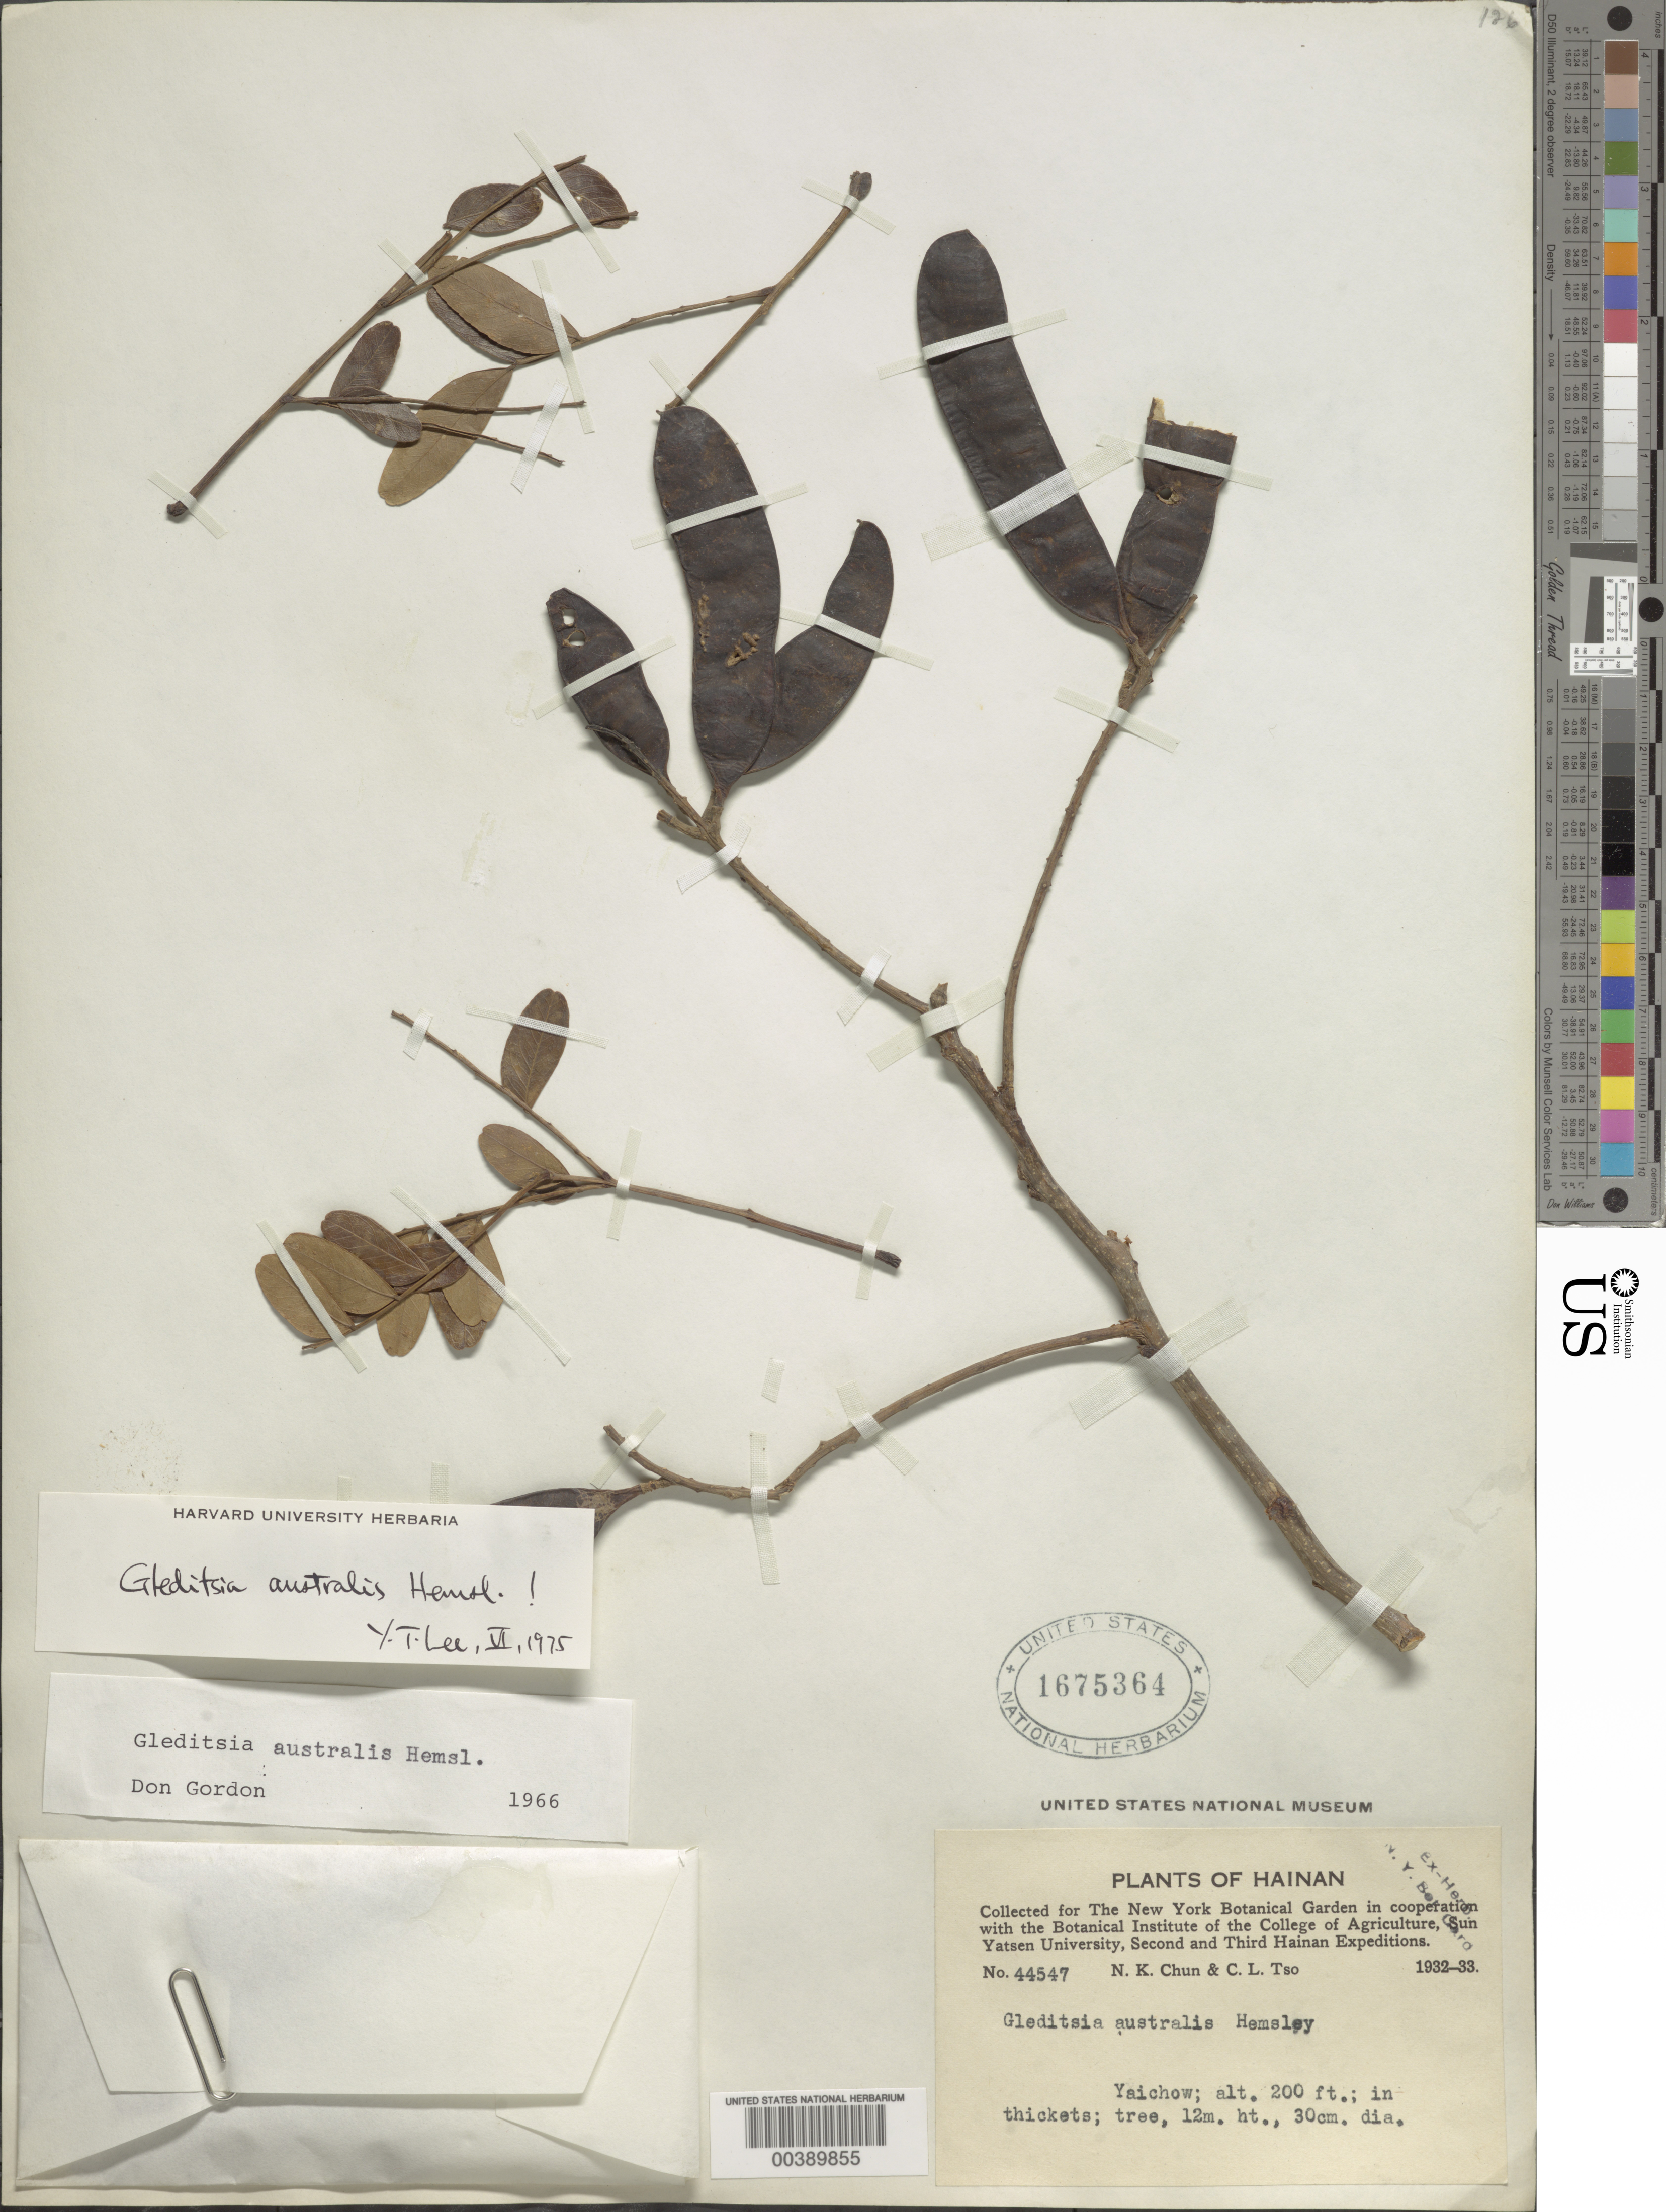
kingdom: Plantae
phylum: Tracheophyta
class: Magnoliopsida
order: Fabales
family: Fabaceae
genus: Gleditsia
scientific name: Gleditsia australis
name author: Hemsl.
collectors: N. K. Chun & C. Tso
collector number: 44547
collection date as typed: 1932 to -- -- 1933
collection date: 1932/1933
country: China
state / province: Hainan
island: Hainan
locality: Yaichow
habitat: Thickets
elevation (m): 61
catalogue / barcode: US 1675364